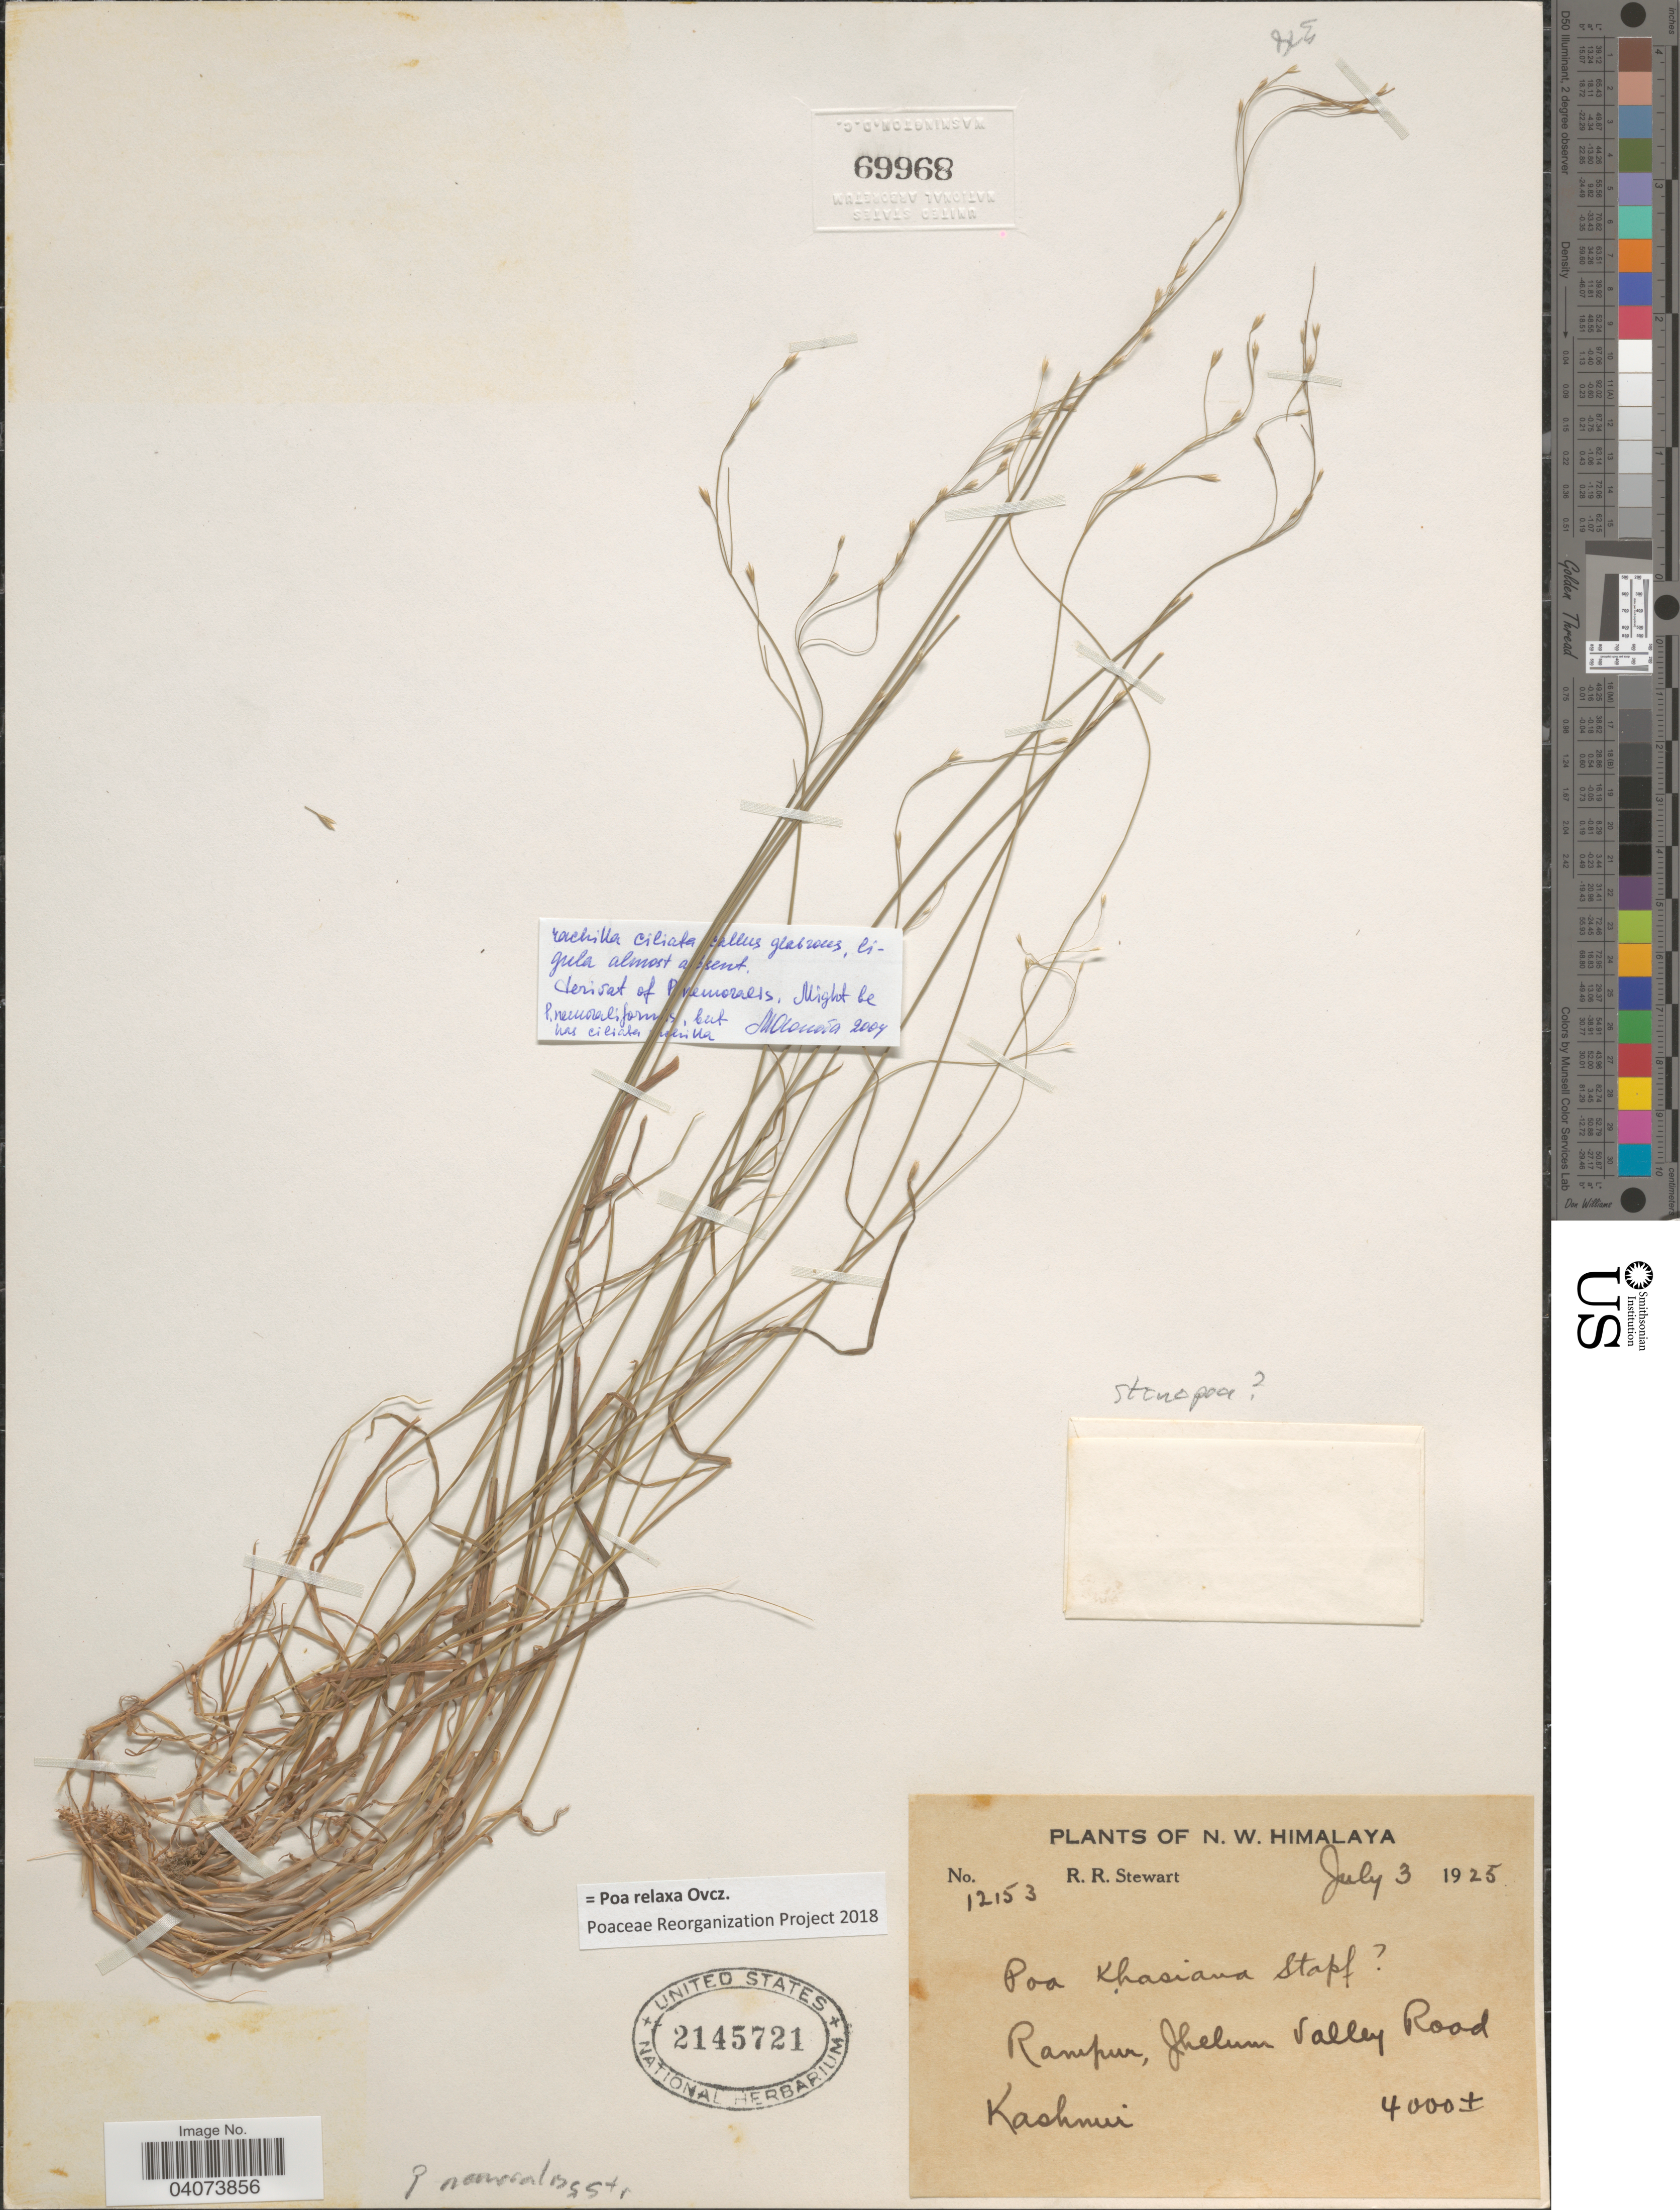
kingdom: Plantae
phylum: Tracheophyta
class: Liliopsida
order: Poales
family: Poaceae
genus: Poa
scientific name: Poa relaxa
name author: Ovcz.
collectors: R. Stewart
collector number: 12153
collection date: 1925-06-03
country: Pakistan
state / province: Azad Kashmir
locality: N. W. Himalaya. Rampur, Jhelum Valley Road. Kashmir.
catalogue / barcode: US 2145721